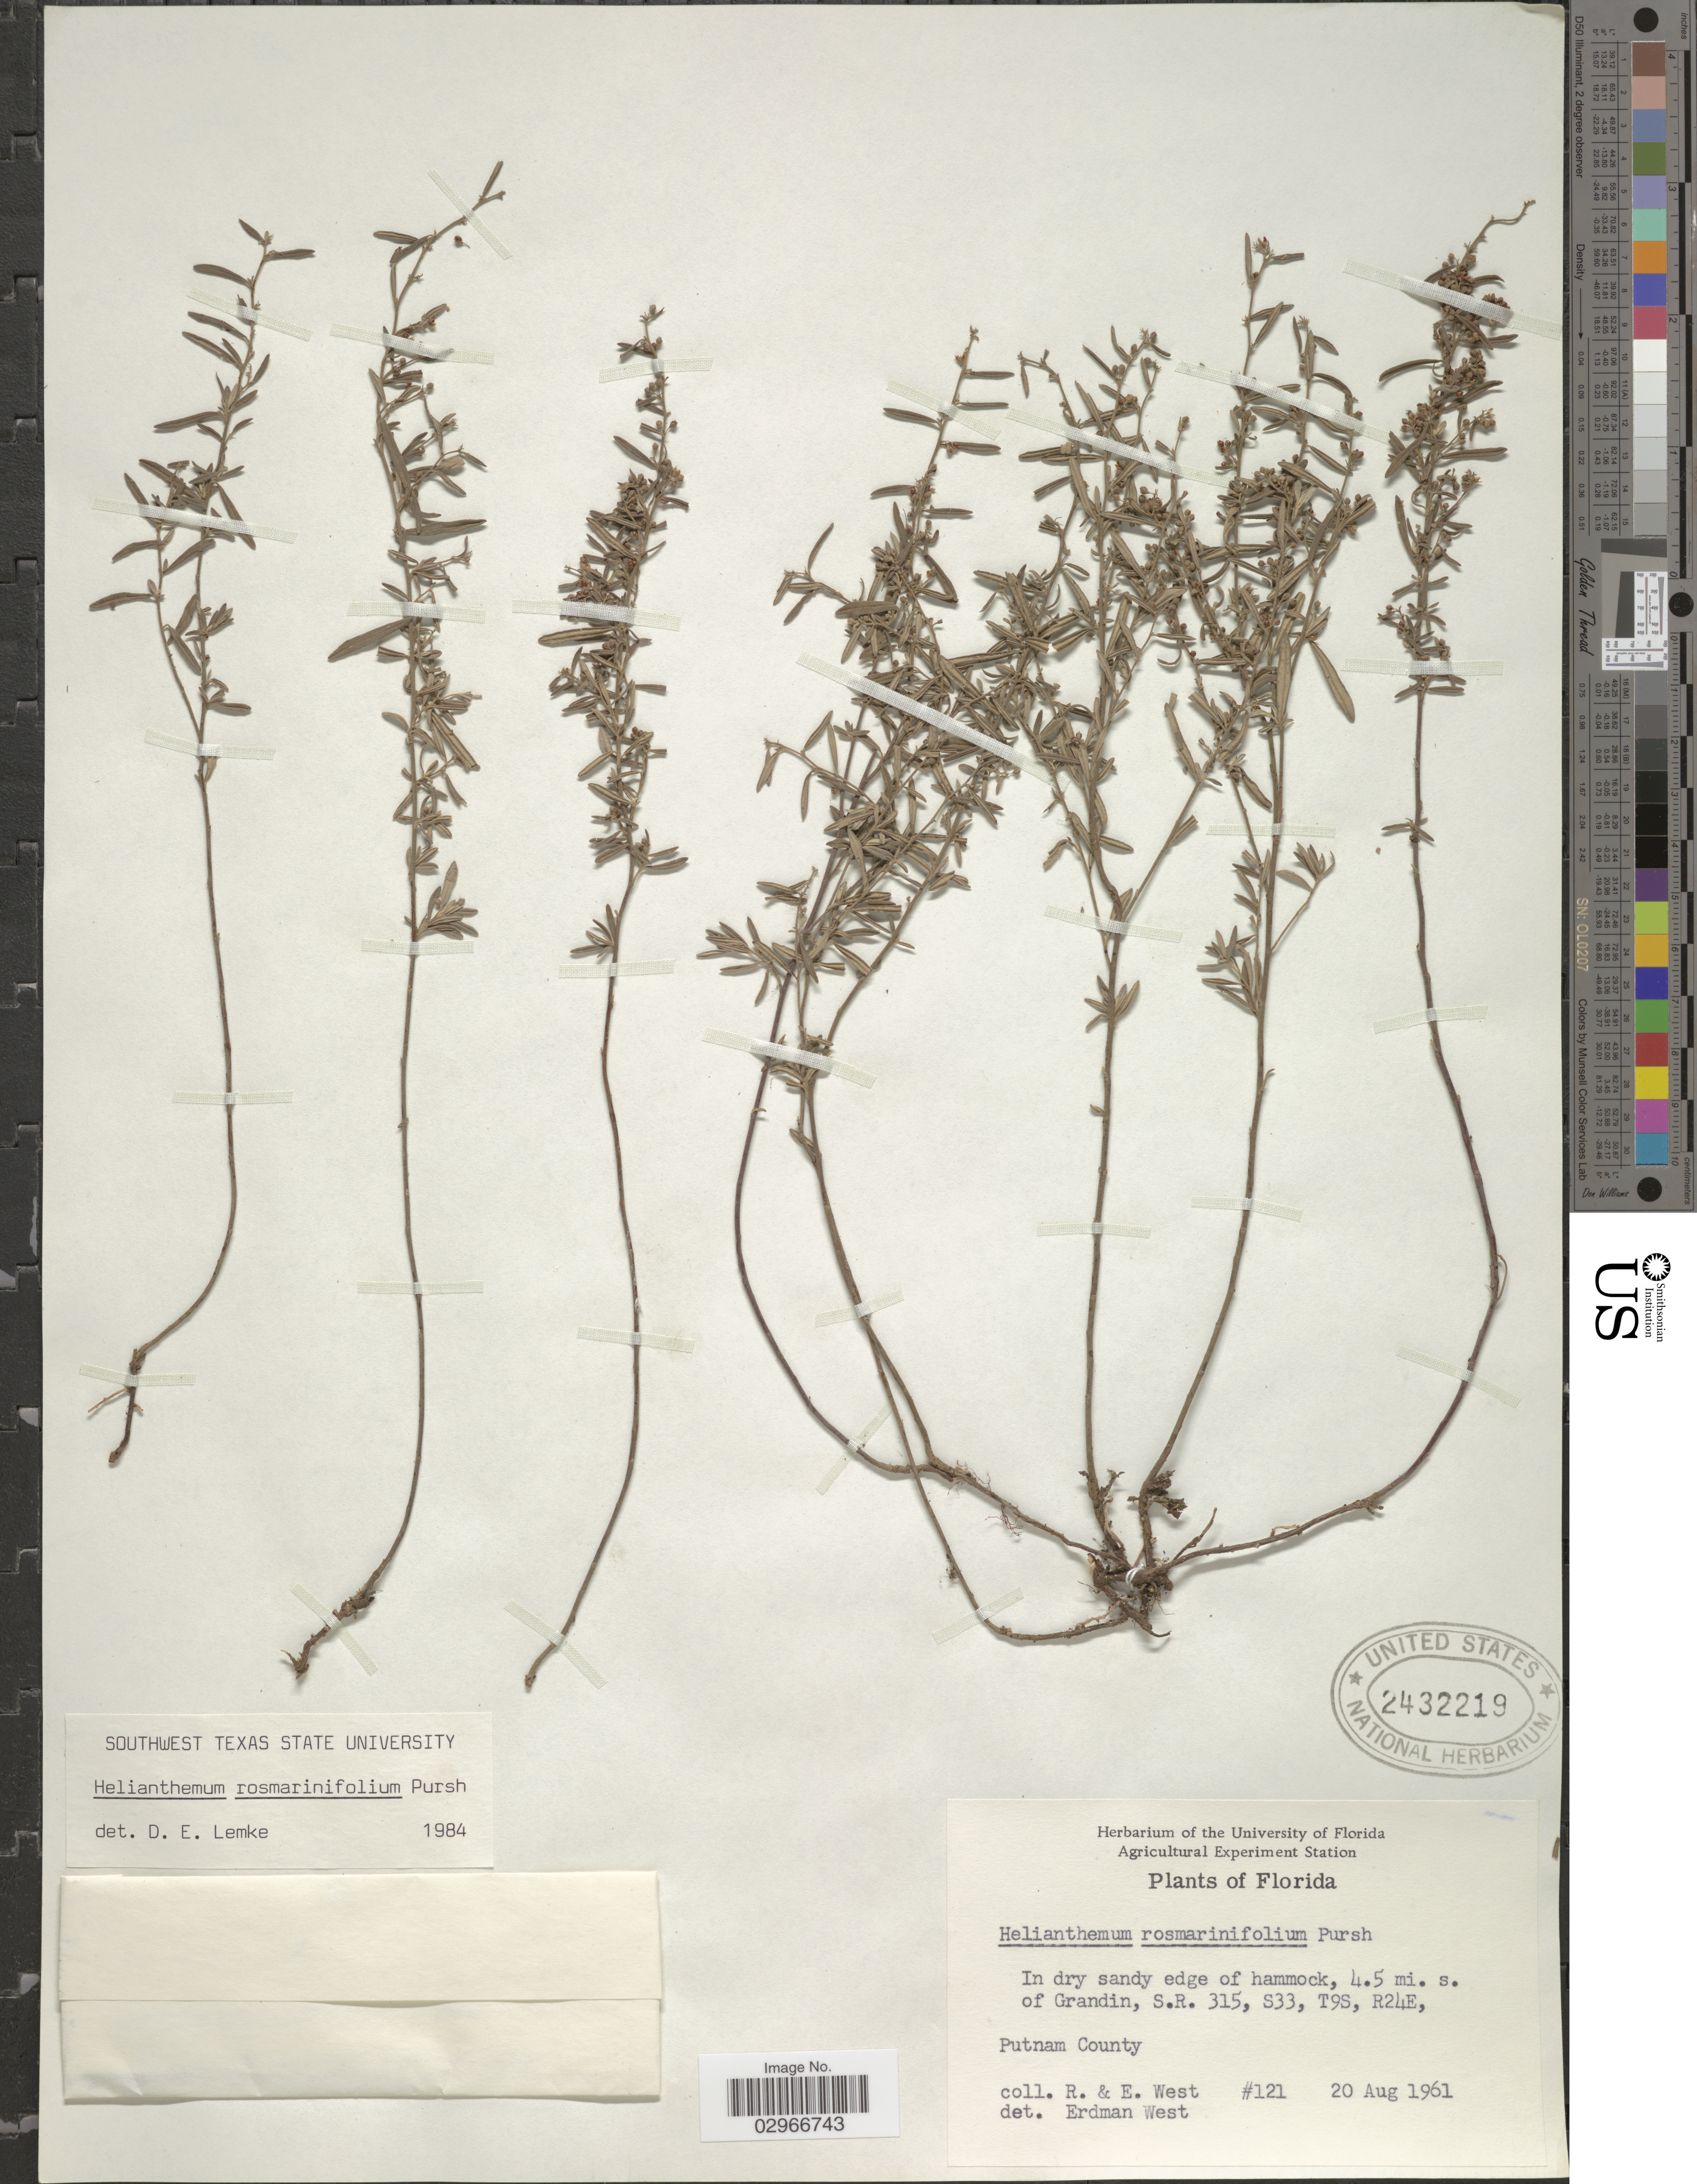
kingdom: Plantae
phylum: Tracheophyta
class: Magnoliopsida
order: Malvales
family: Cistaceae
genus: Helianthemum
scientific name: Helianthemum rosmarinifolium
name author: Pursh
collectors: R. West & E. West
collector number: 121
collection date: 1961-08-20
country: United States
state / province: Florida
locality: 4.5 mi. s. of Grandin, S.R.315, S33, T9S, R24E, Putnam County.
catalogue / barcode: US 2432219